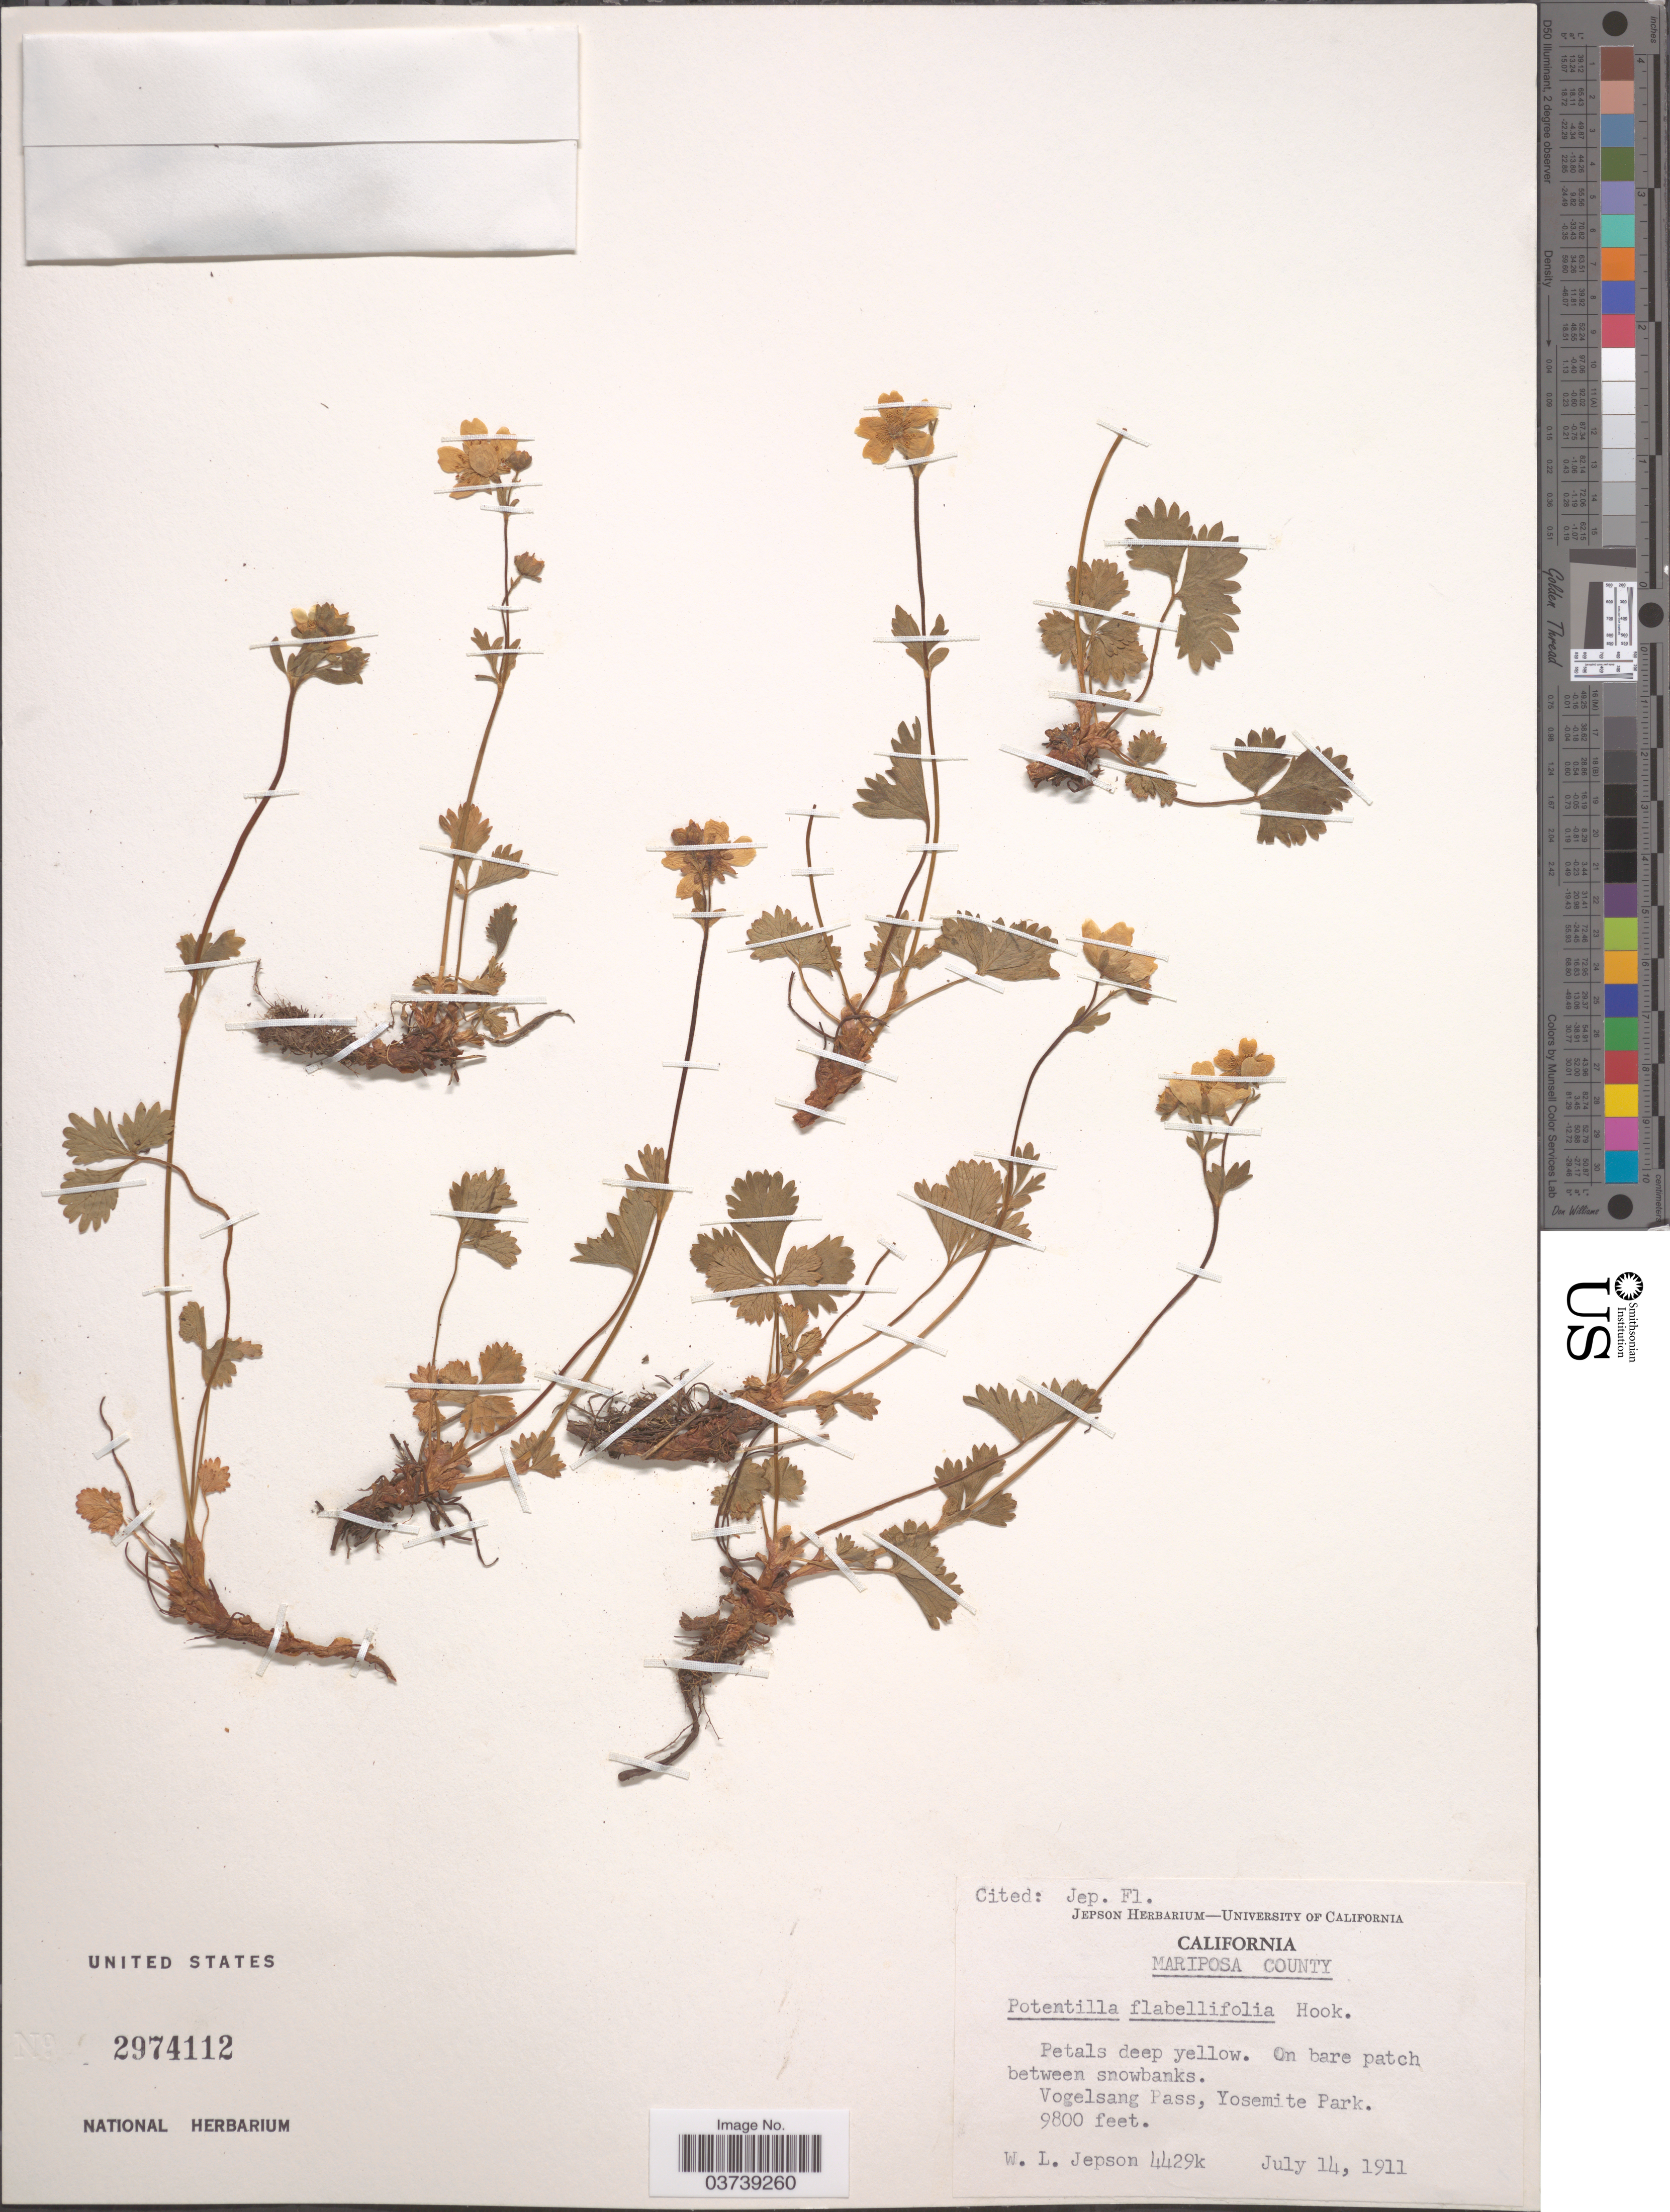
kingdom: Plantae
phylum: Tracheophyta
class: Magnoliopsida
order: Rosales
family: Rosaceae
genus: Potentilla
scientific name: Potentilla flabellifolia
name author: Hook. ex Torr. & A. Gray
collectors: W. L. Jepson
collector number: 4429k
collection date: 1911-07-14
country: United States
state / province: California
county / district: Mariposa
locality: Mariposa County. Vogelsang Pass, Yosemite Park.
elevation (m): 2987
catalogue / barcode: US 2974112